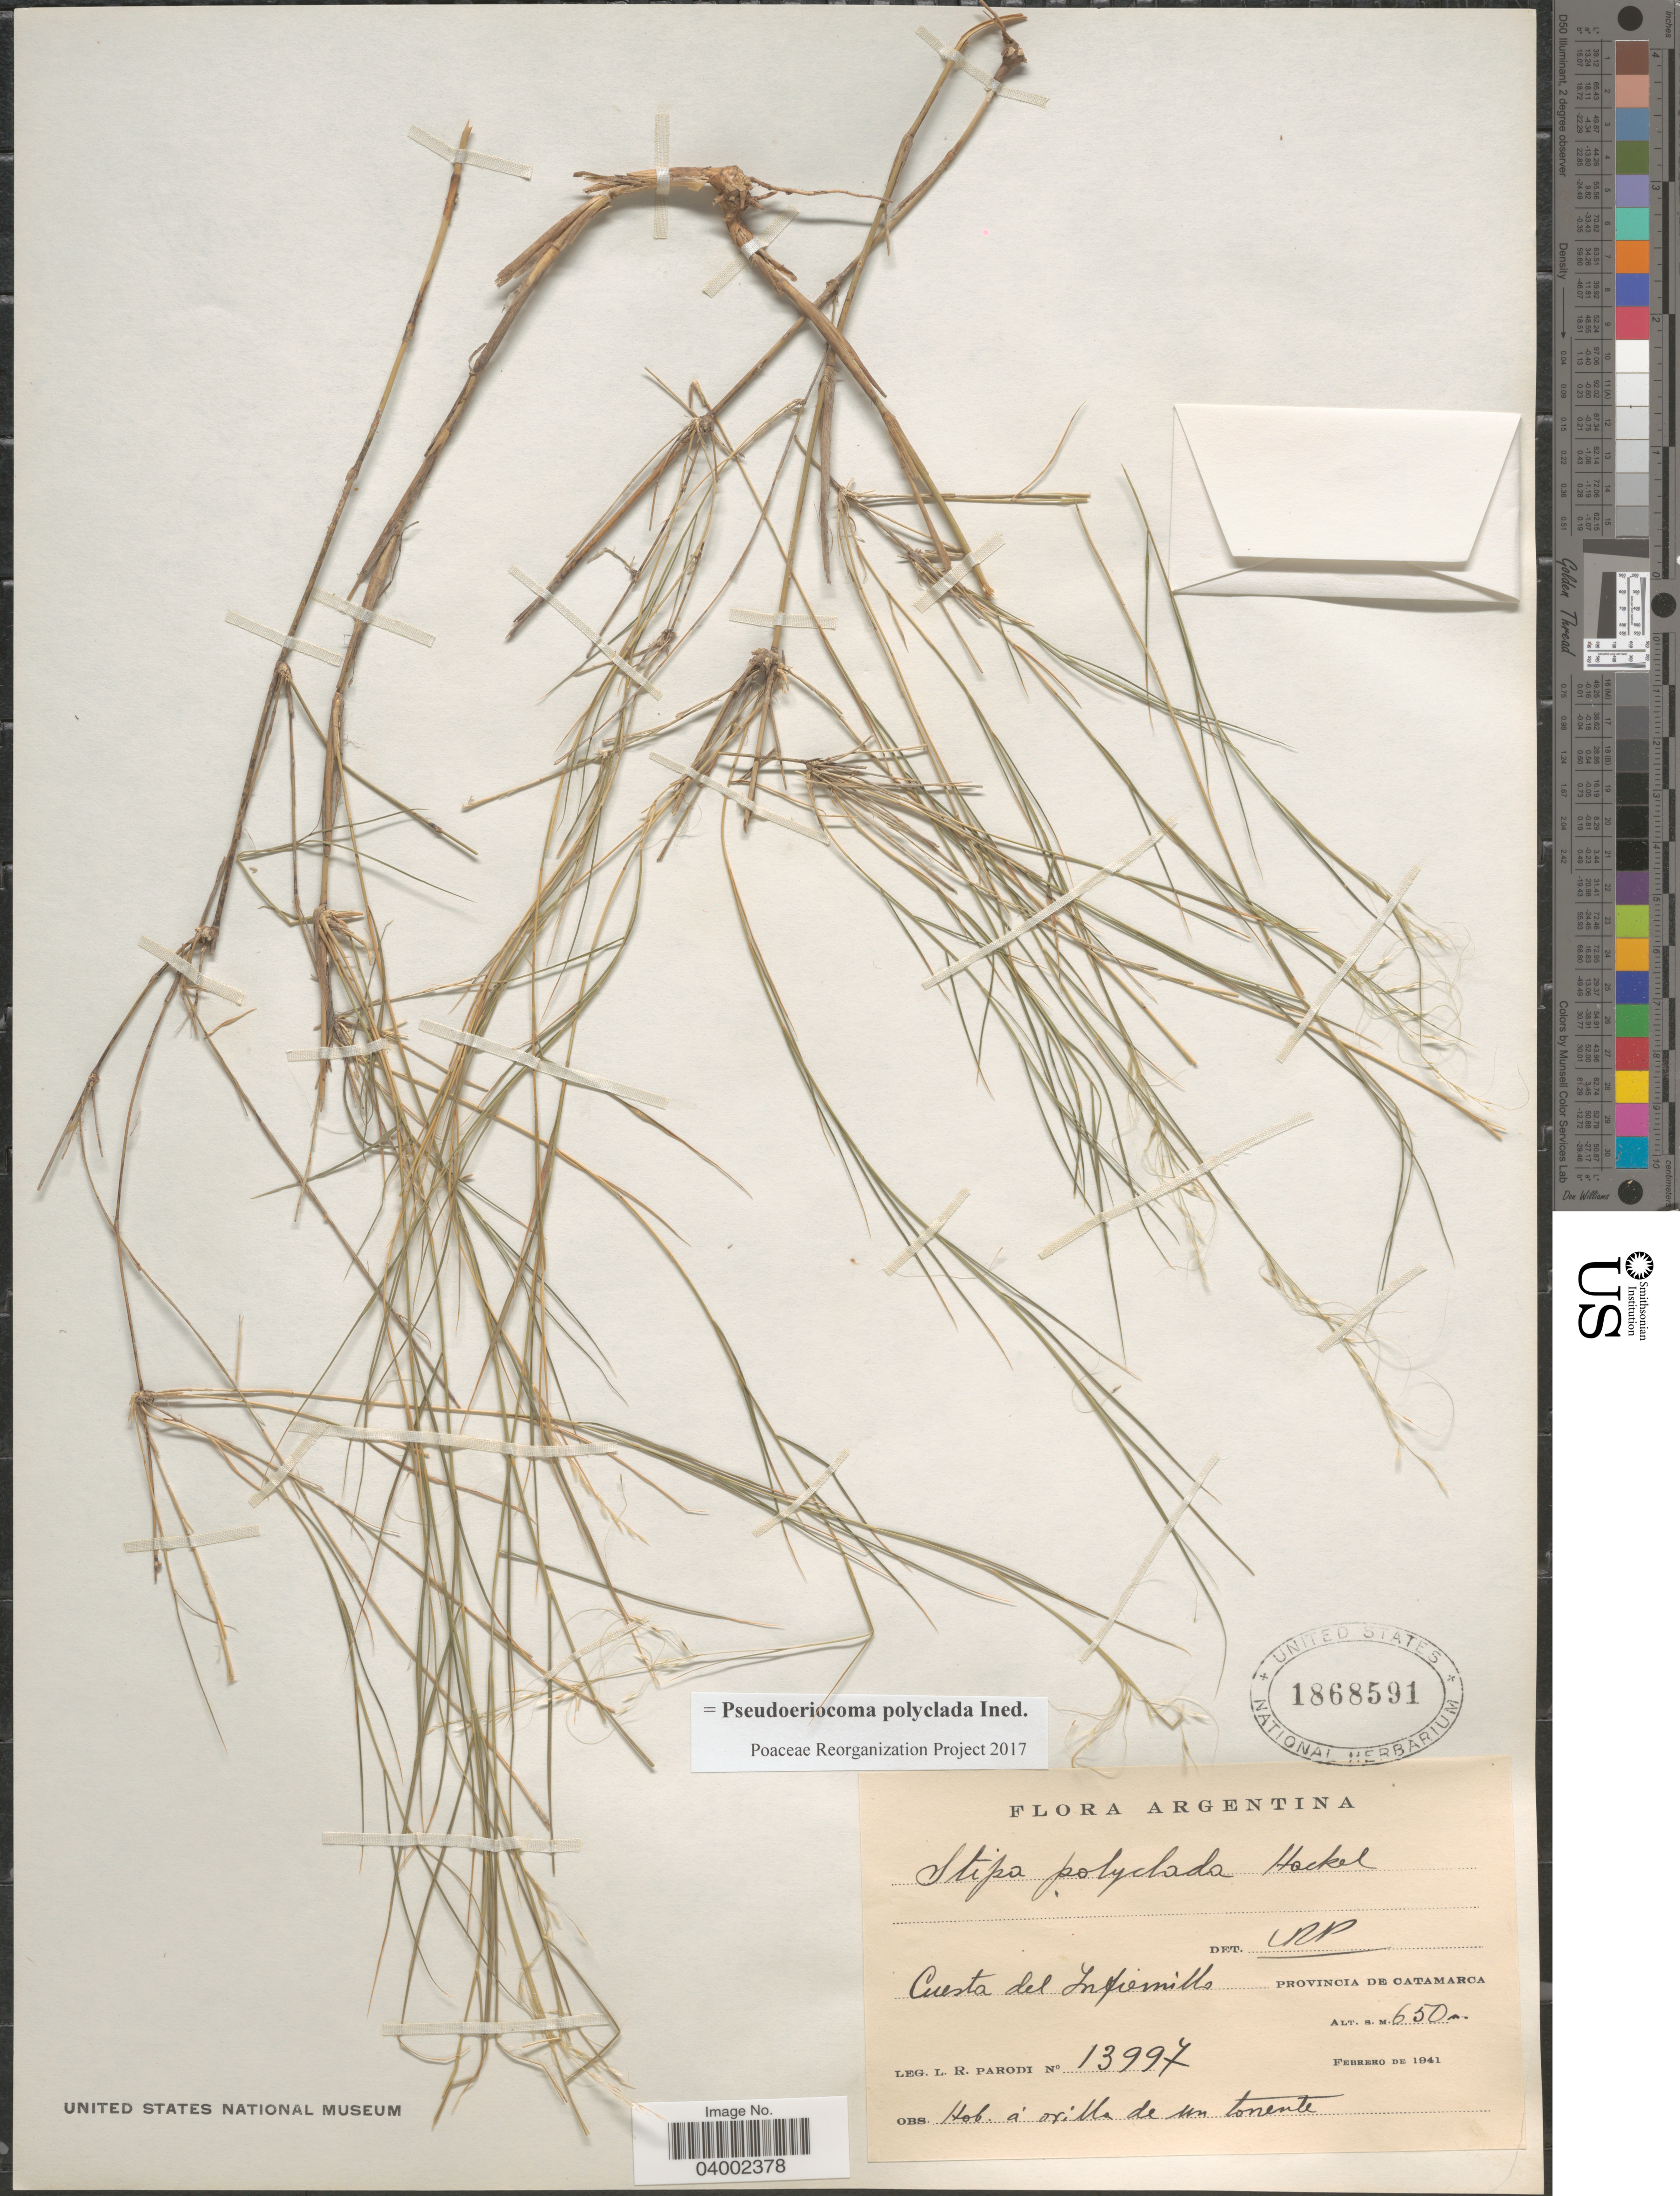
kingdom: Plantae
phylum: Tracheophyta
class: Liliopsida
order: Poales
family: Poaceae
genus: Pseudoeriocoma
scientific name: Pseudoeriocoma ployclada ined.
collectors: L. R. Parodi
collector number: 13997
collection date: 1941-02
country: Argentina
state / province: Catamarca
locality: Cuesta del Infiemillo.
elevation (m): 650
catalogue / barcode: US 1868591